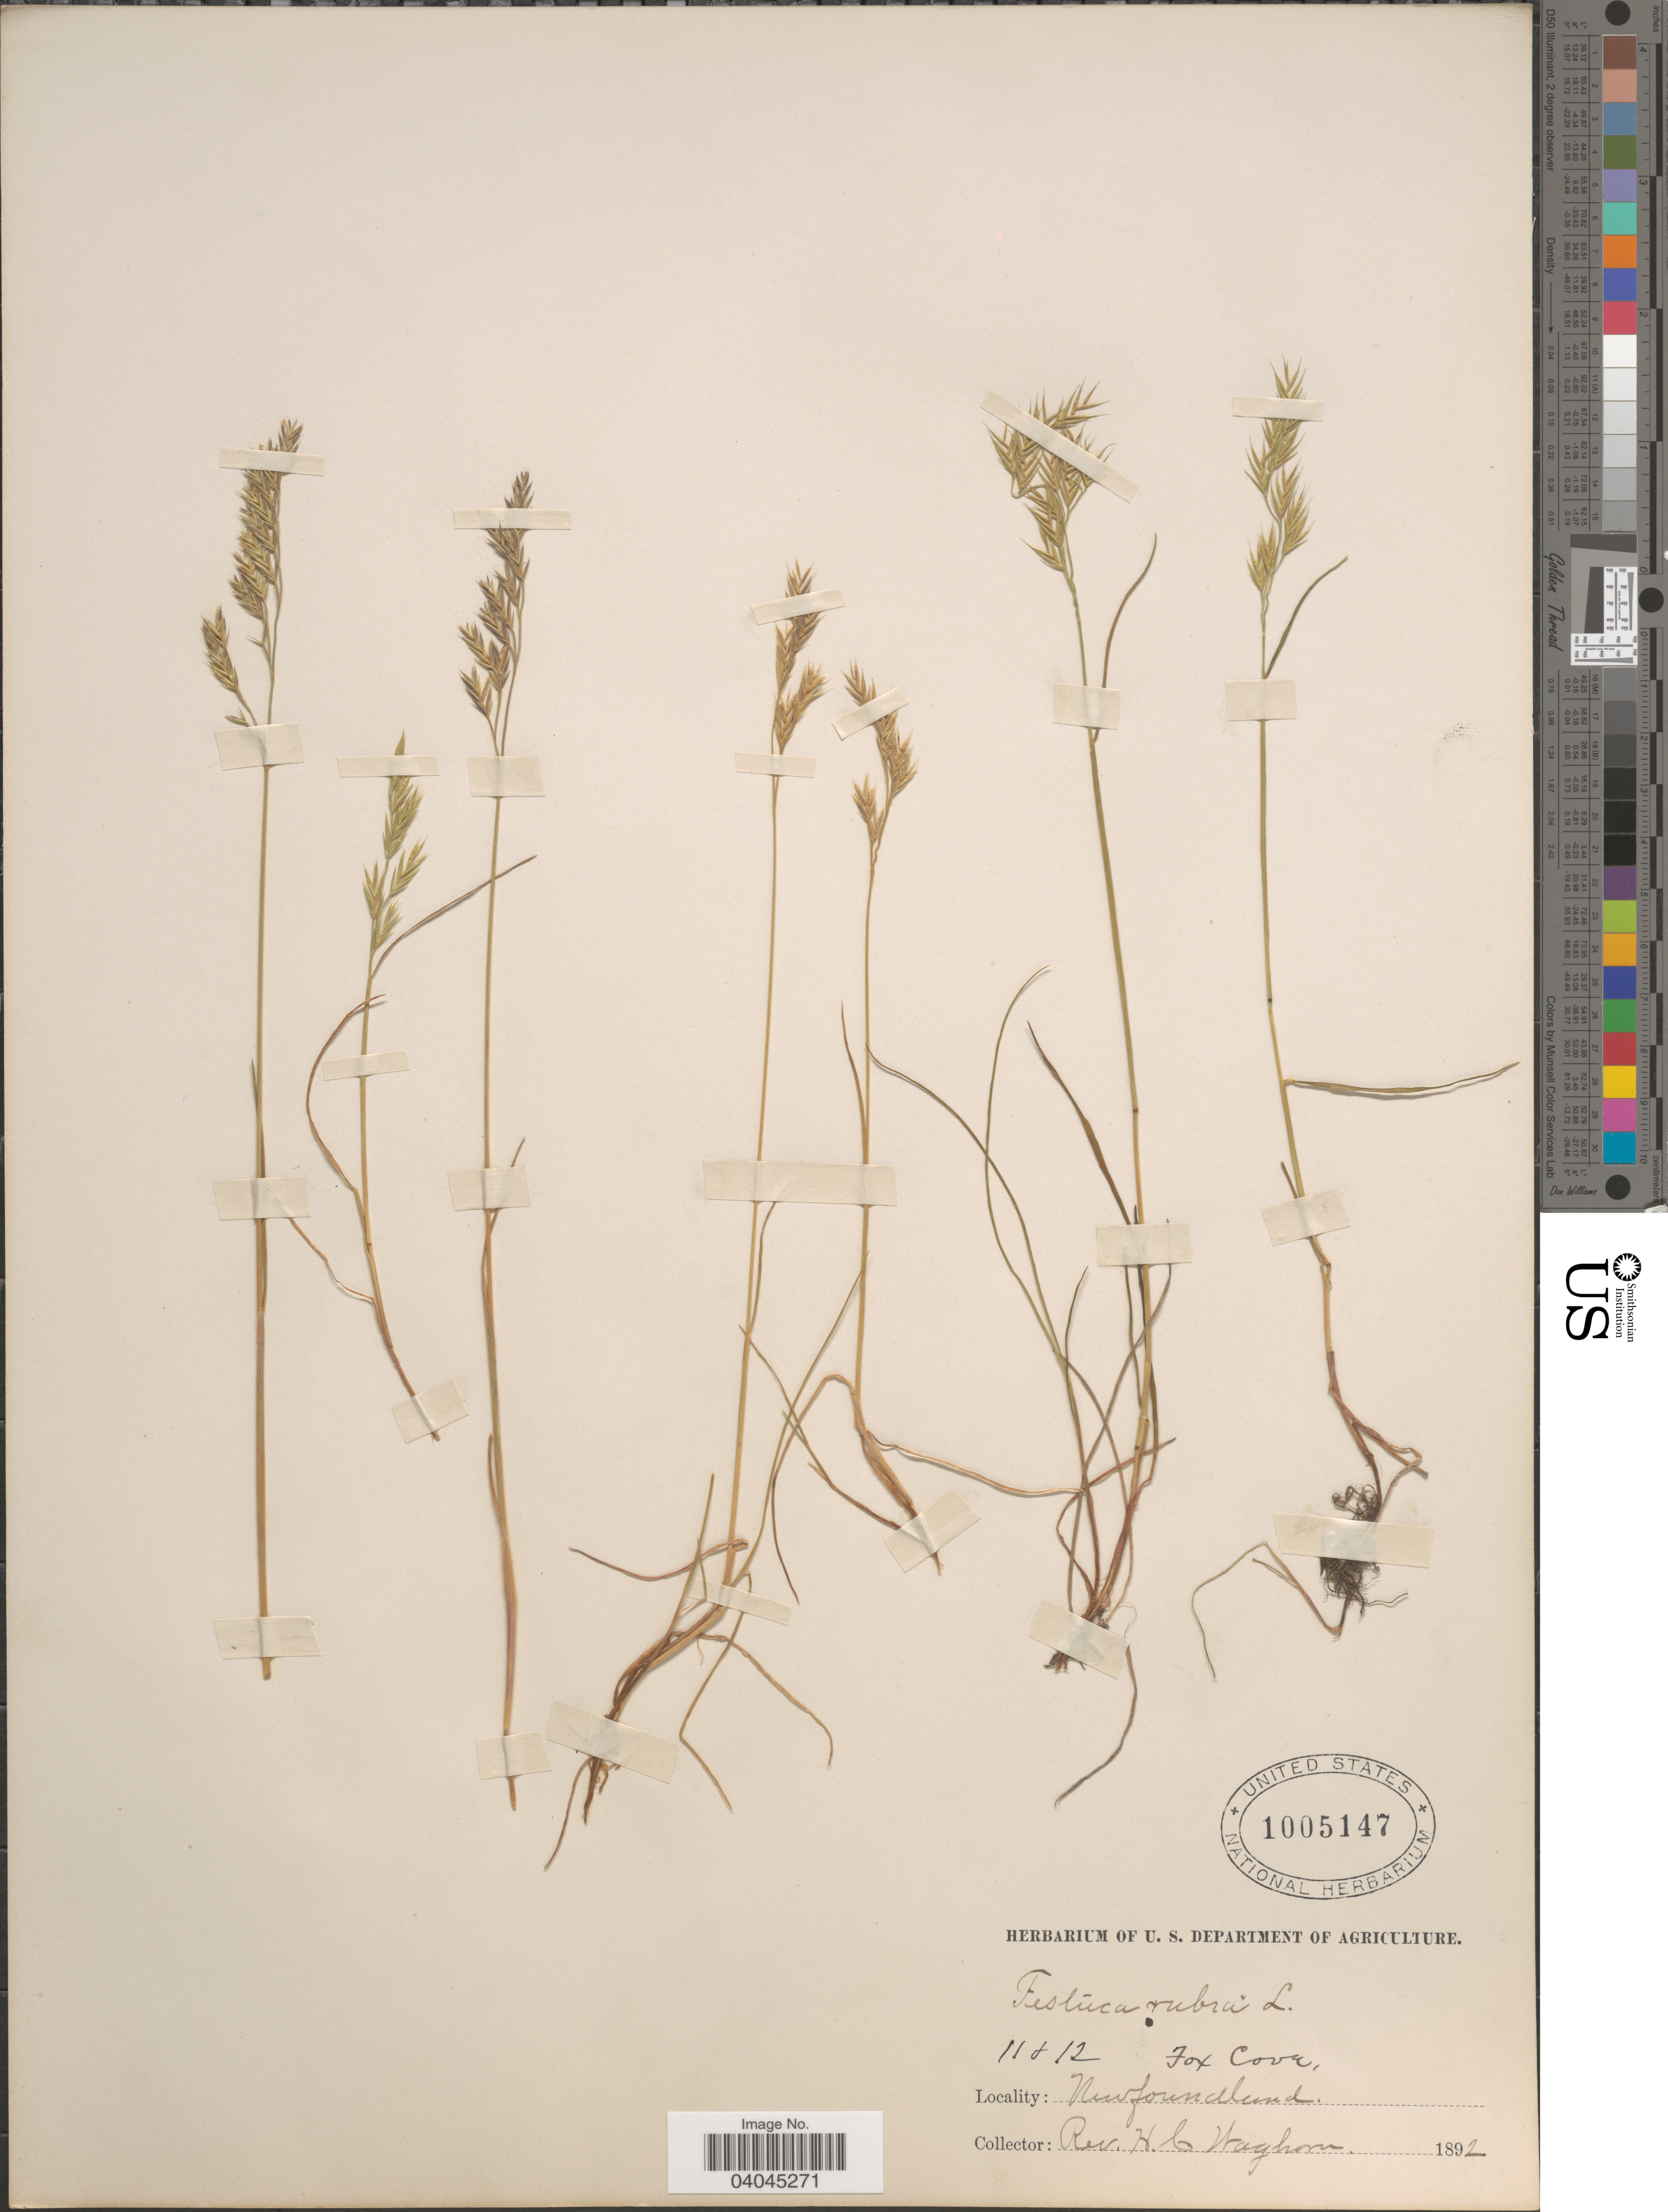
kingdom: Plantae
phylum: Tracheophyta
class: Liliopsida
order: Poales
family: Poaceae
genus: Festuca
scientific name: Festuca rubra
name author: L.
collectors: H. Waghorn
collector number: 11812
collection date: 1892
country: Canada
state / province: Newfoundland and Labrador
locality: Fox Cove.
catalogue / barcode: US 1005147